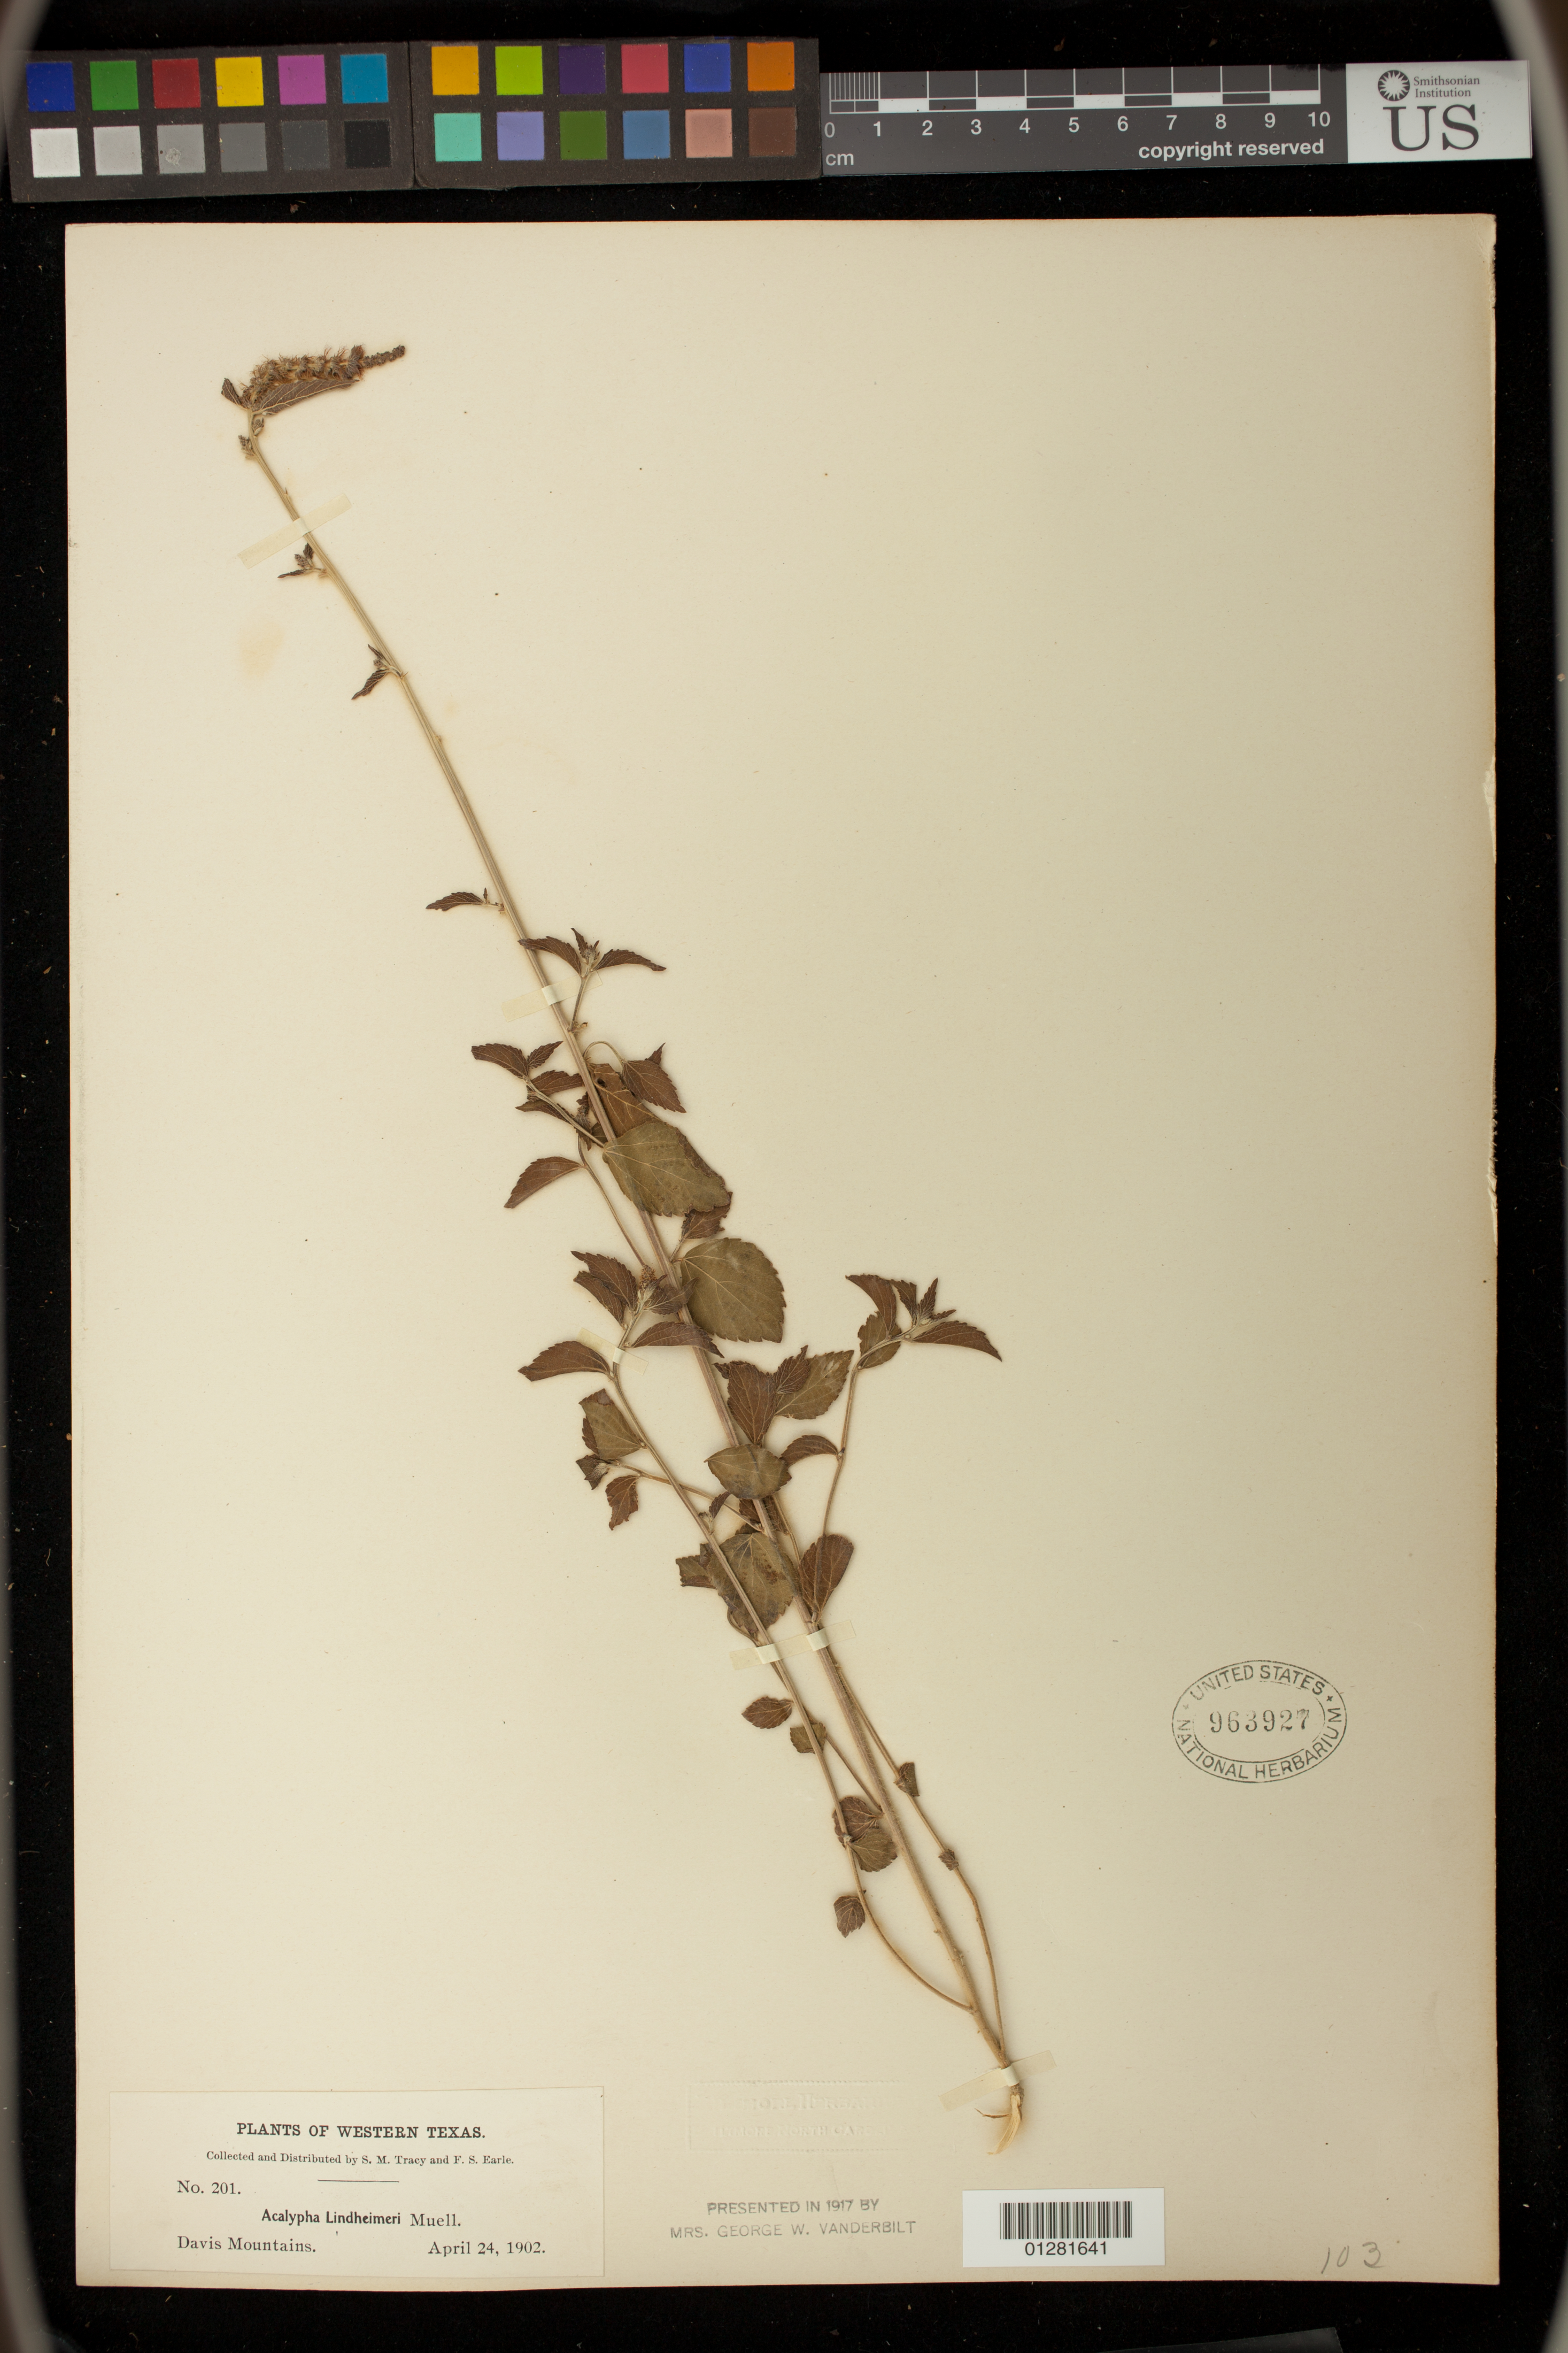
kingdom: Plantae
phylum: Tracheophyta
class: Magnoliopsida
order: Malpighiales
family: Euphorbiaceae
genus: Acalypha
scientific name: Acalypha lindheimeri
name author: Müll. Arg.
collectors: S. M. Tracy & F. S. Earle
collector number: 201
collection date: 1902-04-24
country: United States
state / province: Texas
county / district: Jeff Davis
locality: Davis Mountains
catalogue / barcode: US 963927